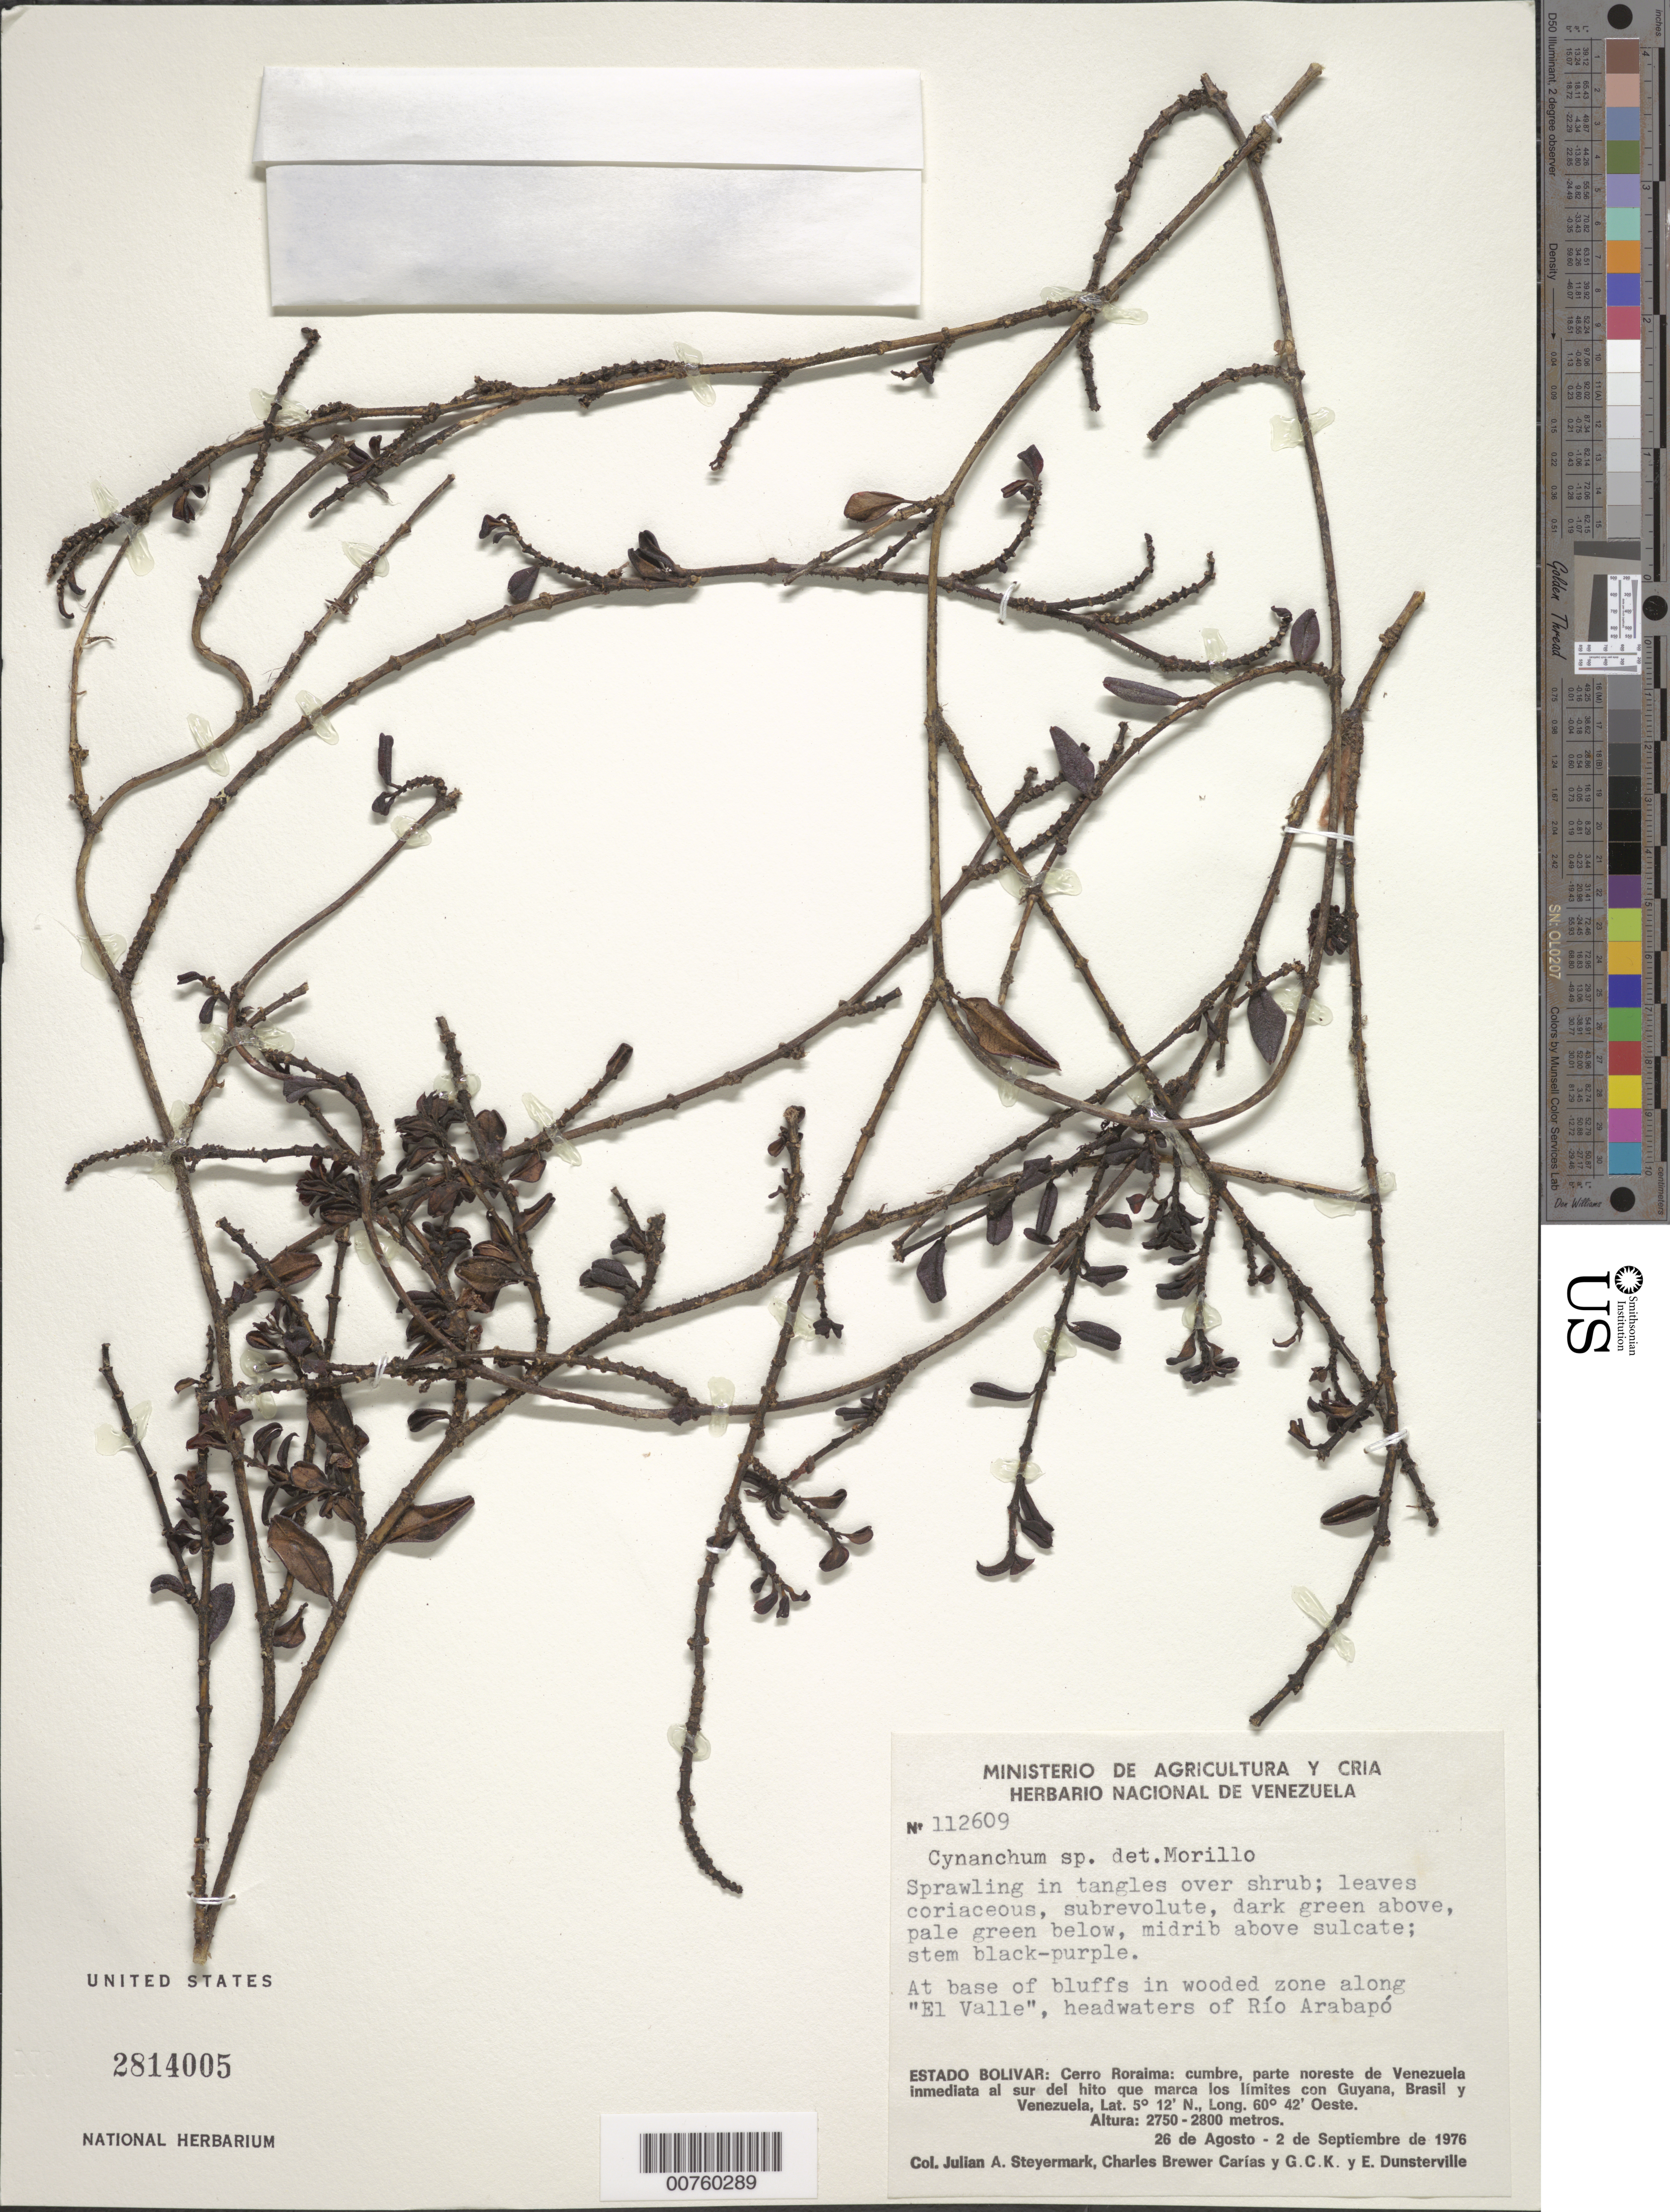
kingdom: Plantae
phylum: Tracheophyta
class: Magnoliopsida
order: Gentianales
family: Apocynaceae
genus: Ditassa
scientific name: Ditassa colellae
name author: (Morillo) Morillo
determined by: Liede-Schumann, Sigrid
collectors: J. Steyermark, C. Brewer-Carias, G. C. K. Dunsterville & E. Dunsterville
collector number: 112609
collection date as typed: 26-Aug-76 to 2-Sep-76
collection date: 1976-08-26/1976-09-02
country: Venezuela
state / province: Bolívar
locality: Cerro Roraima: cumbre, parte NO de Venezuela immediata al sur del hito que marca los limites con Guyana, Brasil y Venezuela, in "El Valle", headwaters of Río Arabapó.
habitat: Base of bluffs in wooded zone along El Valle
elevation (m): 2750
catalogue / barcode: US 2814005